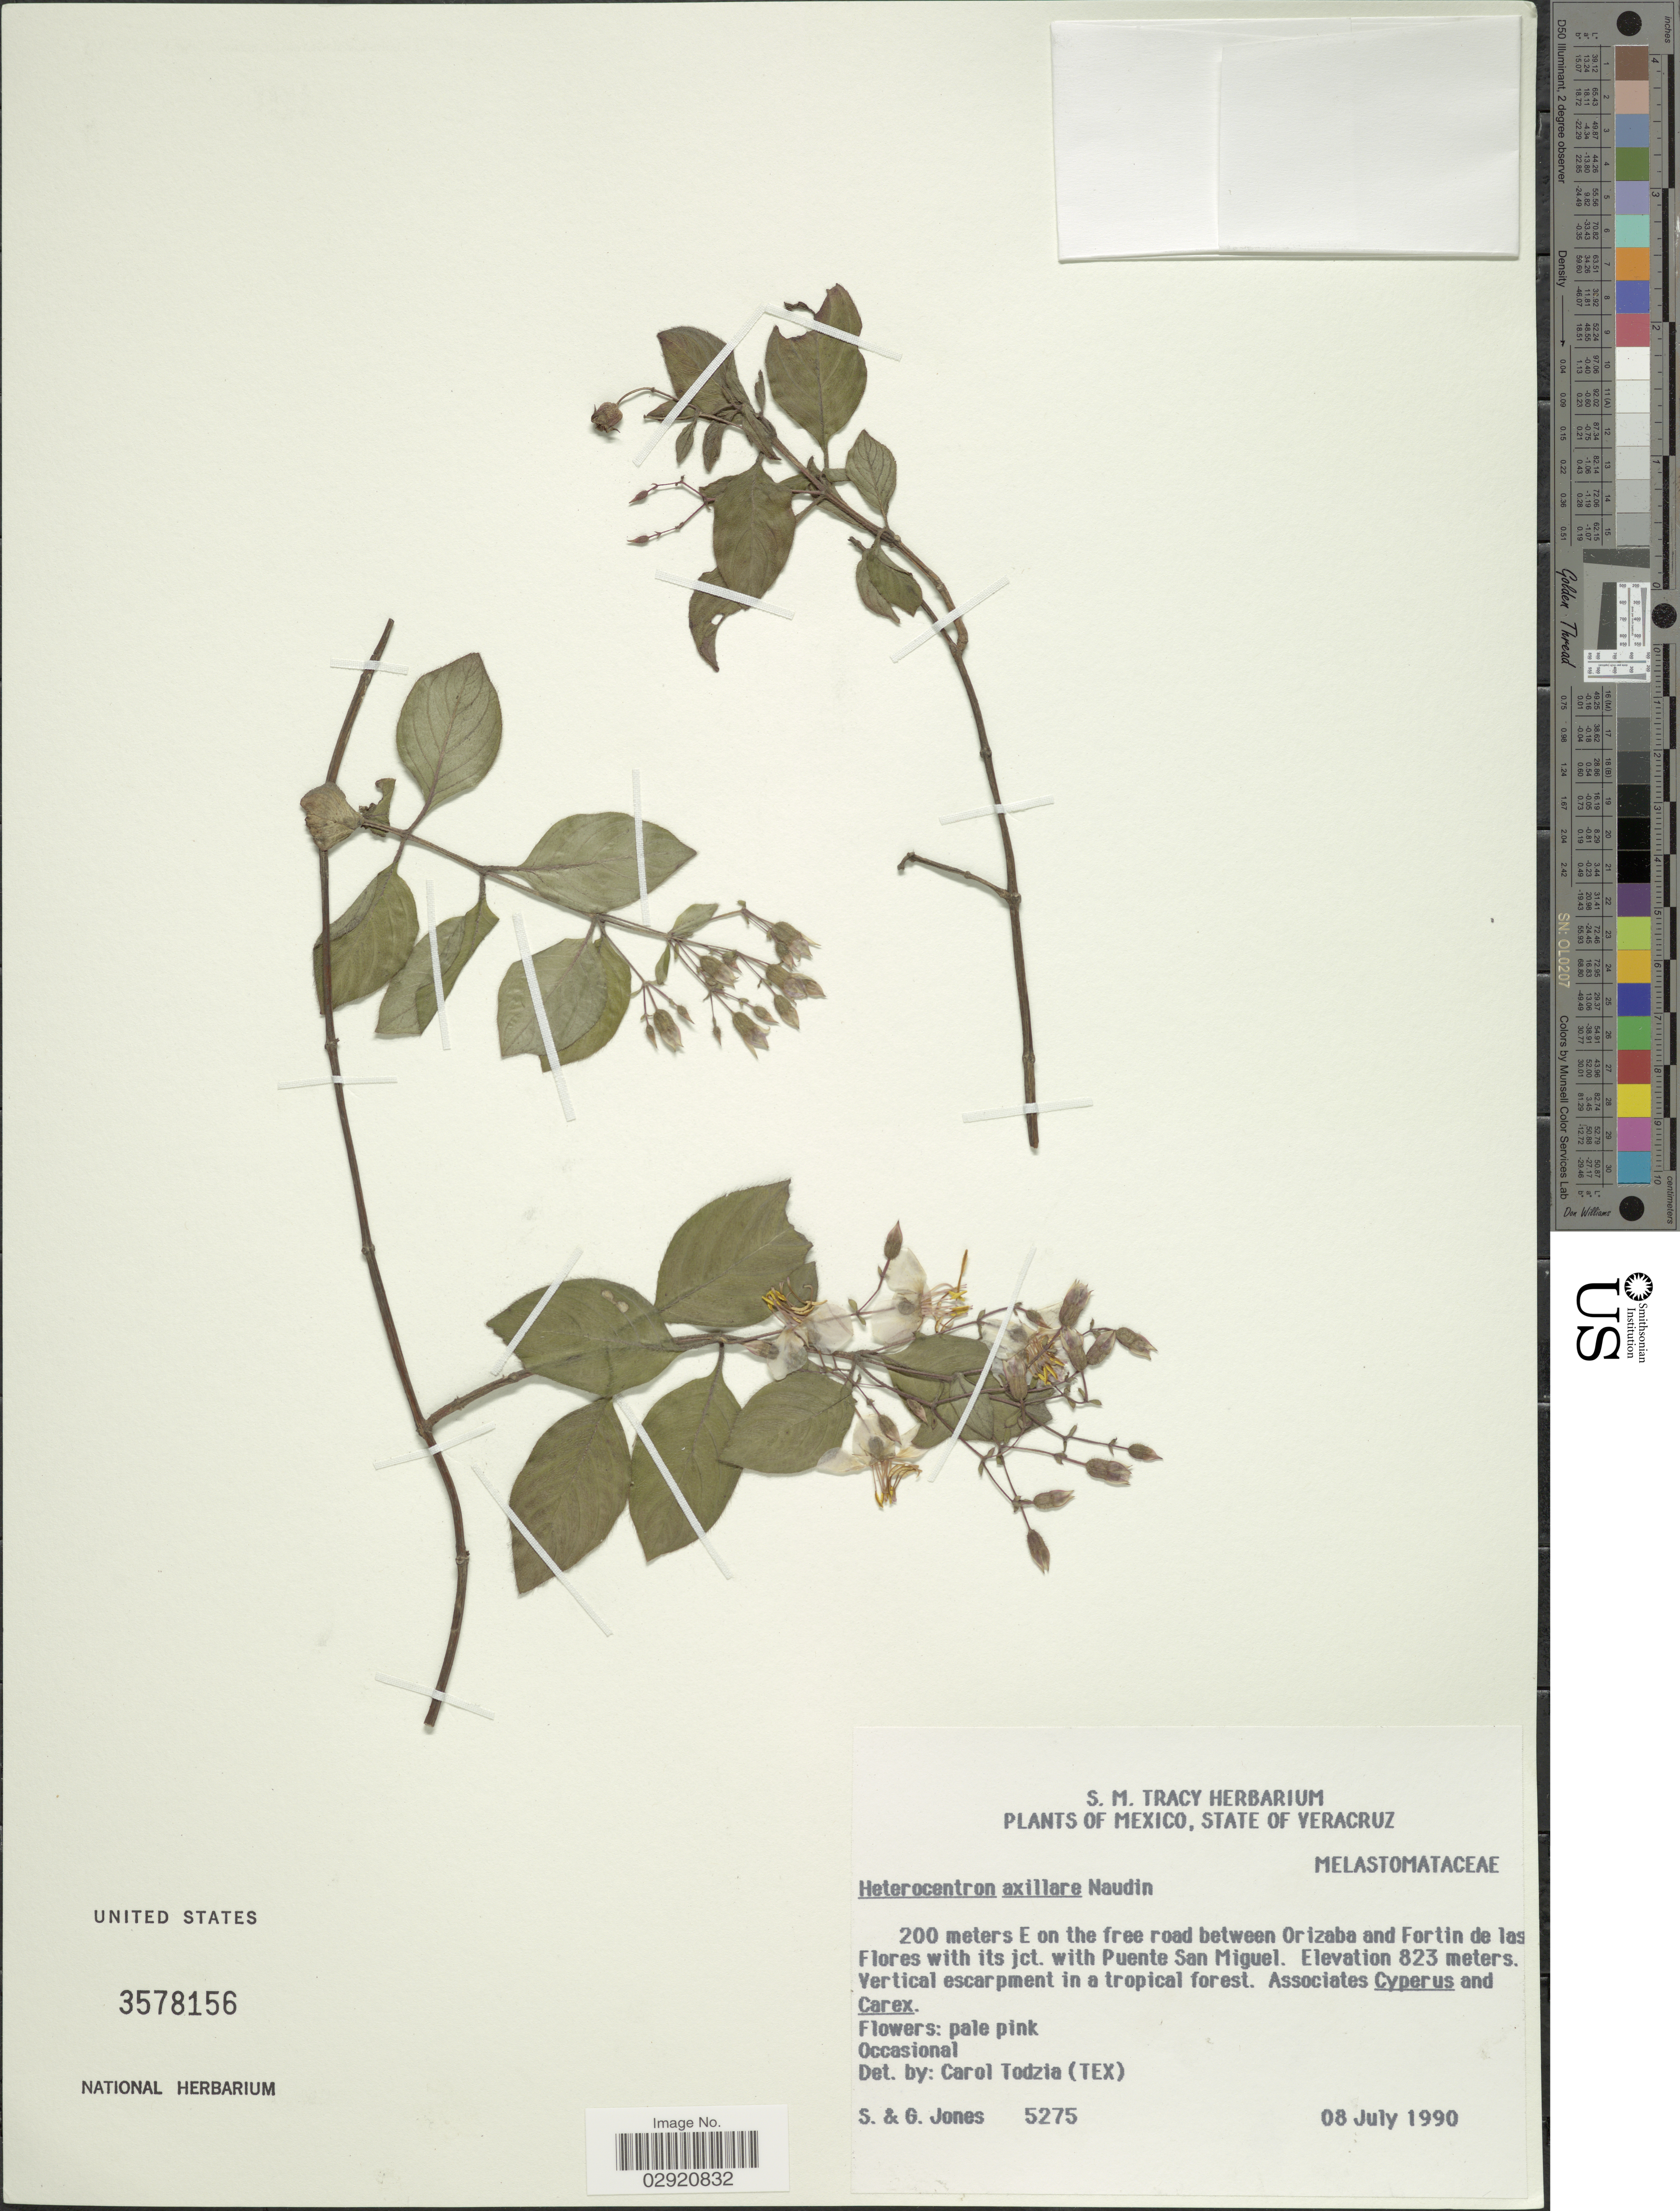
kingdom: Plantae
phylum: Tracheophyta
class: Magnoliopsida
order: Myrtales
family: Melastomataceae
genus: Heterocentron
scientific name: Heterocentron axillare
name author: Naudin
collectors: S. Jones & G. Jones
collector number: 5275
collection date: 1990-07-08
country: Mexico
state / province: Veracruz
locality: State of Veracruz. 200 meters E on the free road between Orizaba and Fortin de las Flores with its jct. with Puente San Miguel.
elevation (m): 823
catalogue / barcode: US 3578156